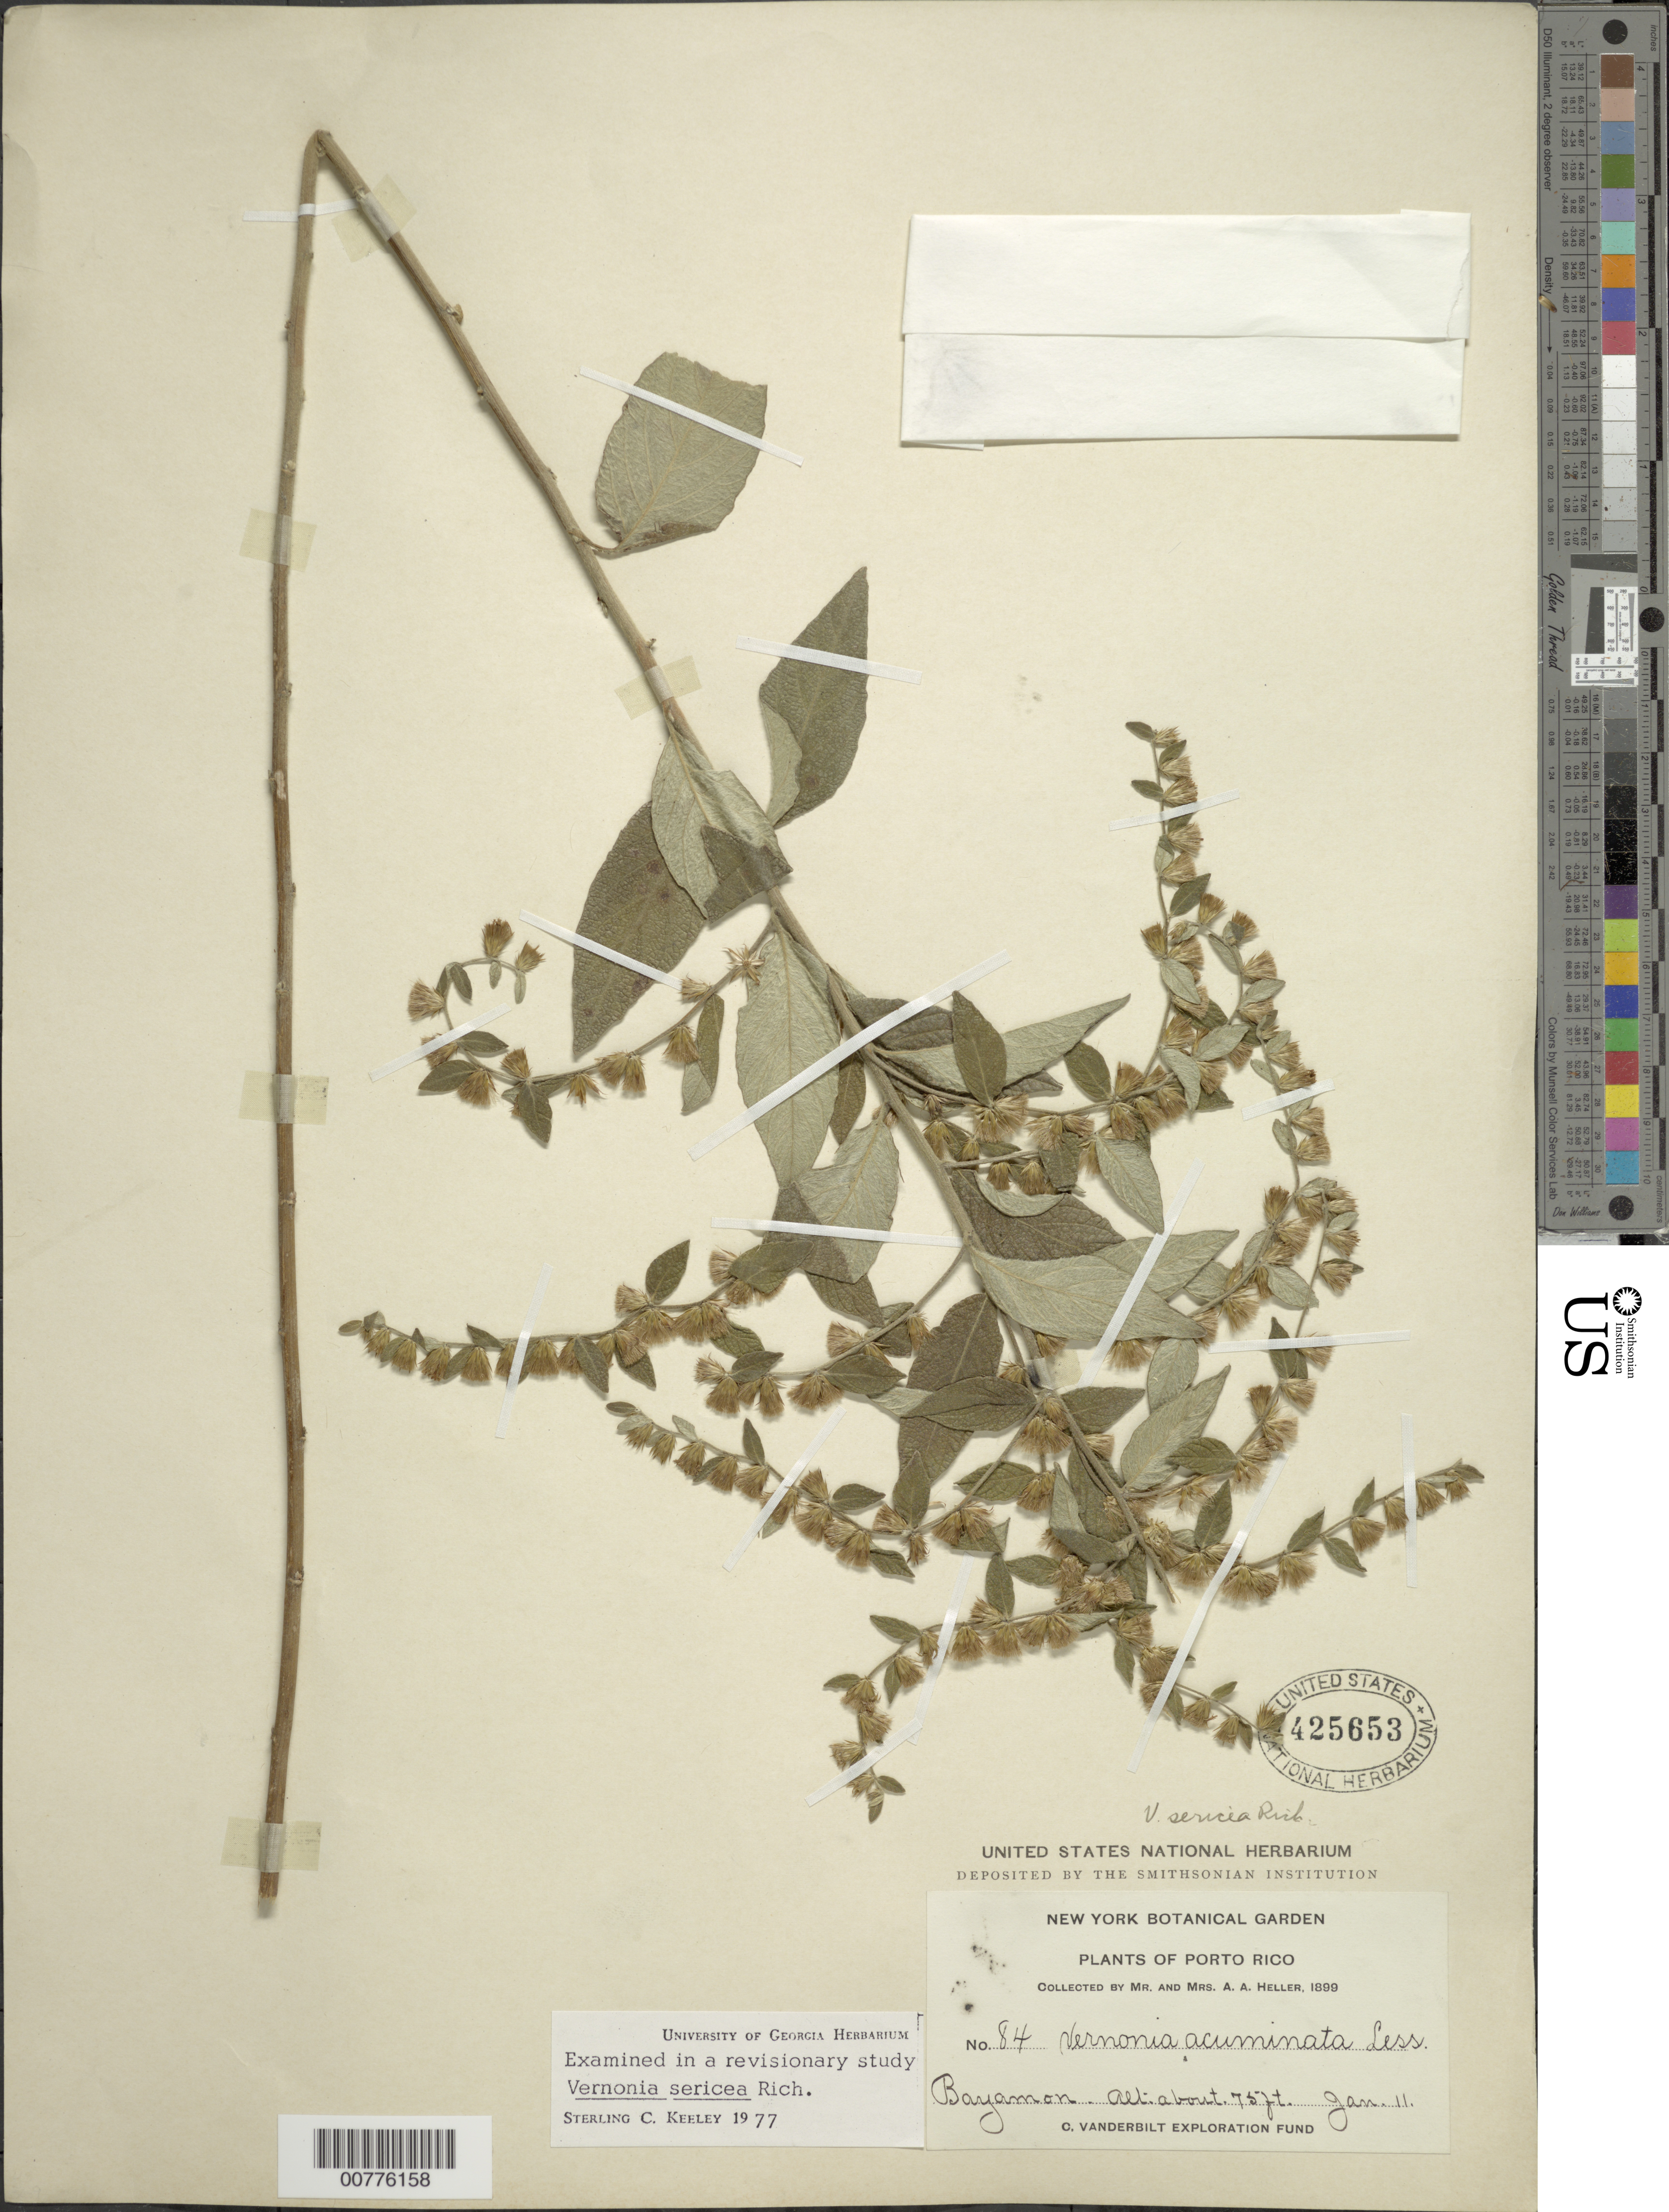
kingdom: Plantae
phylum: Tracheophyta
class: Magnoliopsida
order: Asterales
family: Asteraceae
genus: Lepidaploa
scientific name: Lepidaploa sericea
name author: (Rich.) H. Rob.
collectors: A. A. Heller & E. G. Heller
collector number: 84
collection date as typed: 11 Jan 1899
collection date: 1899-01-11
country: Puerto Rico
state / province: Bayamón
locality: Bayamon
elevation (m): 23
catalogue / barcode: US 425653